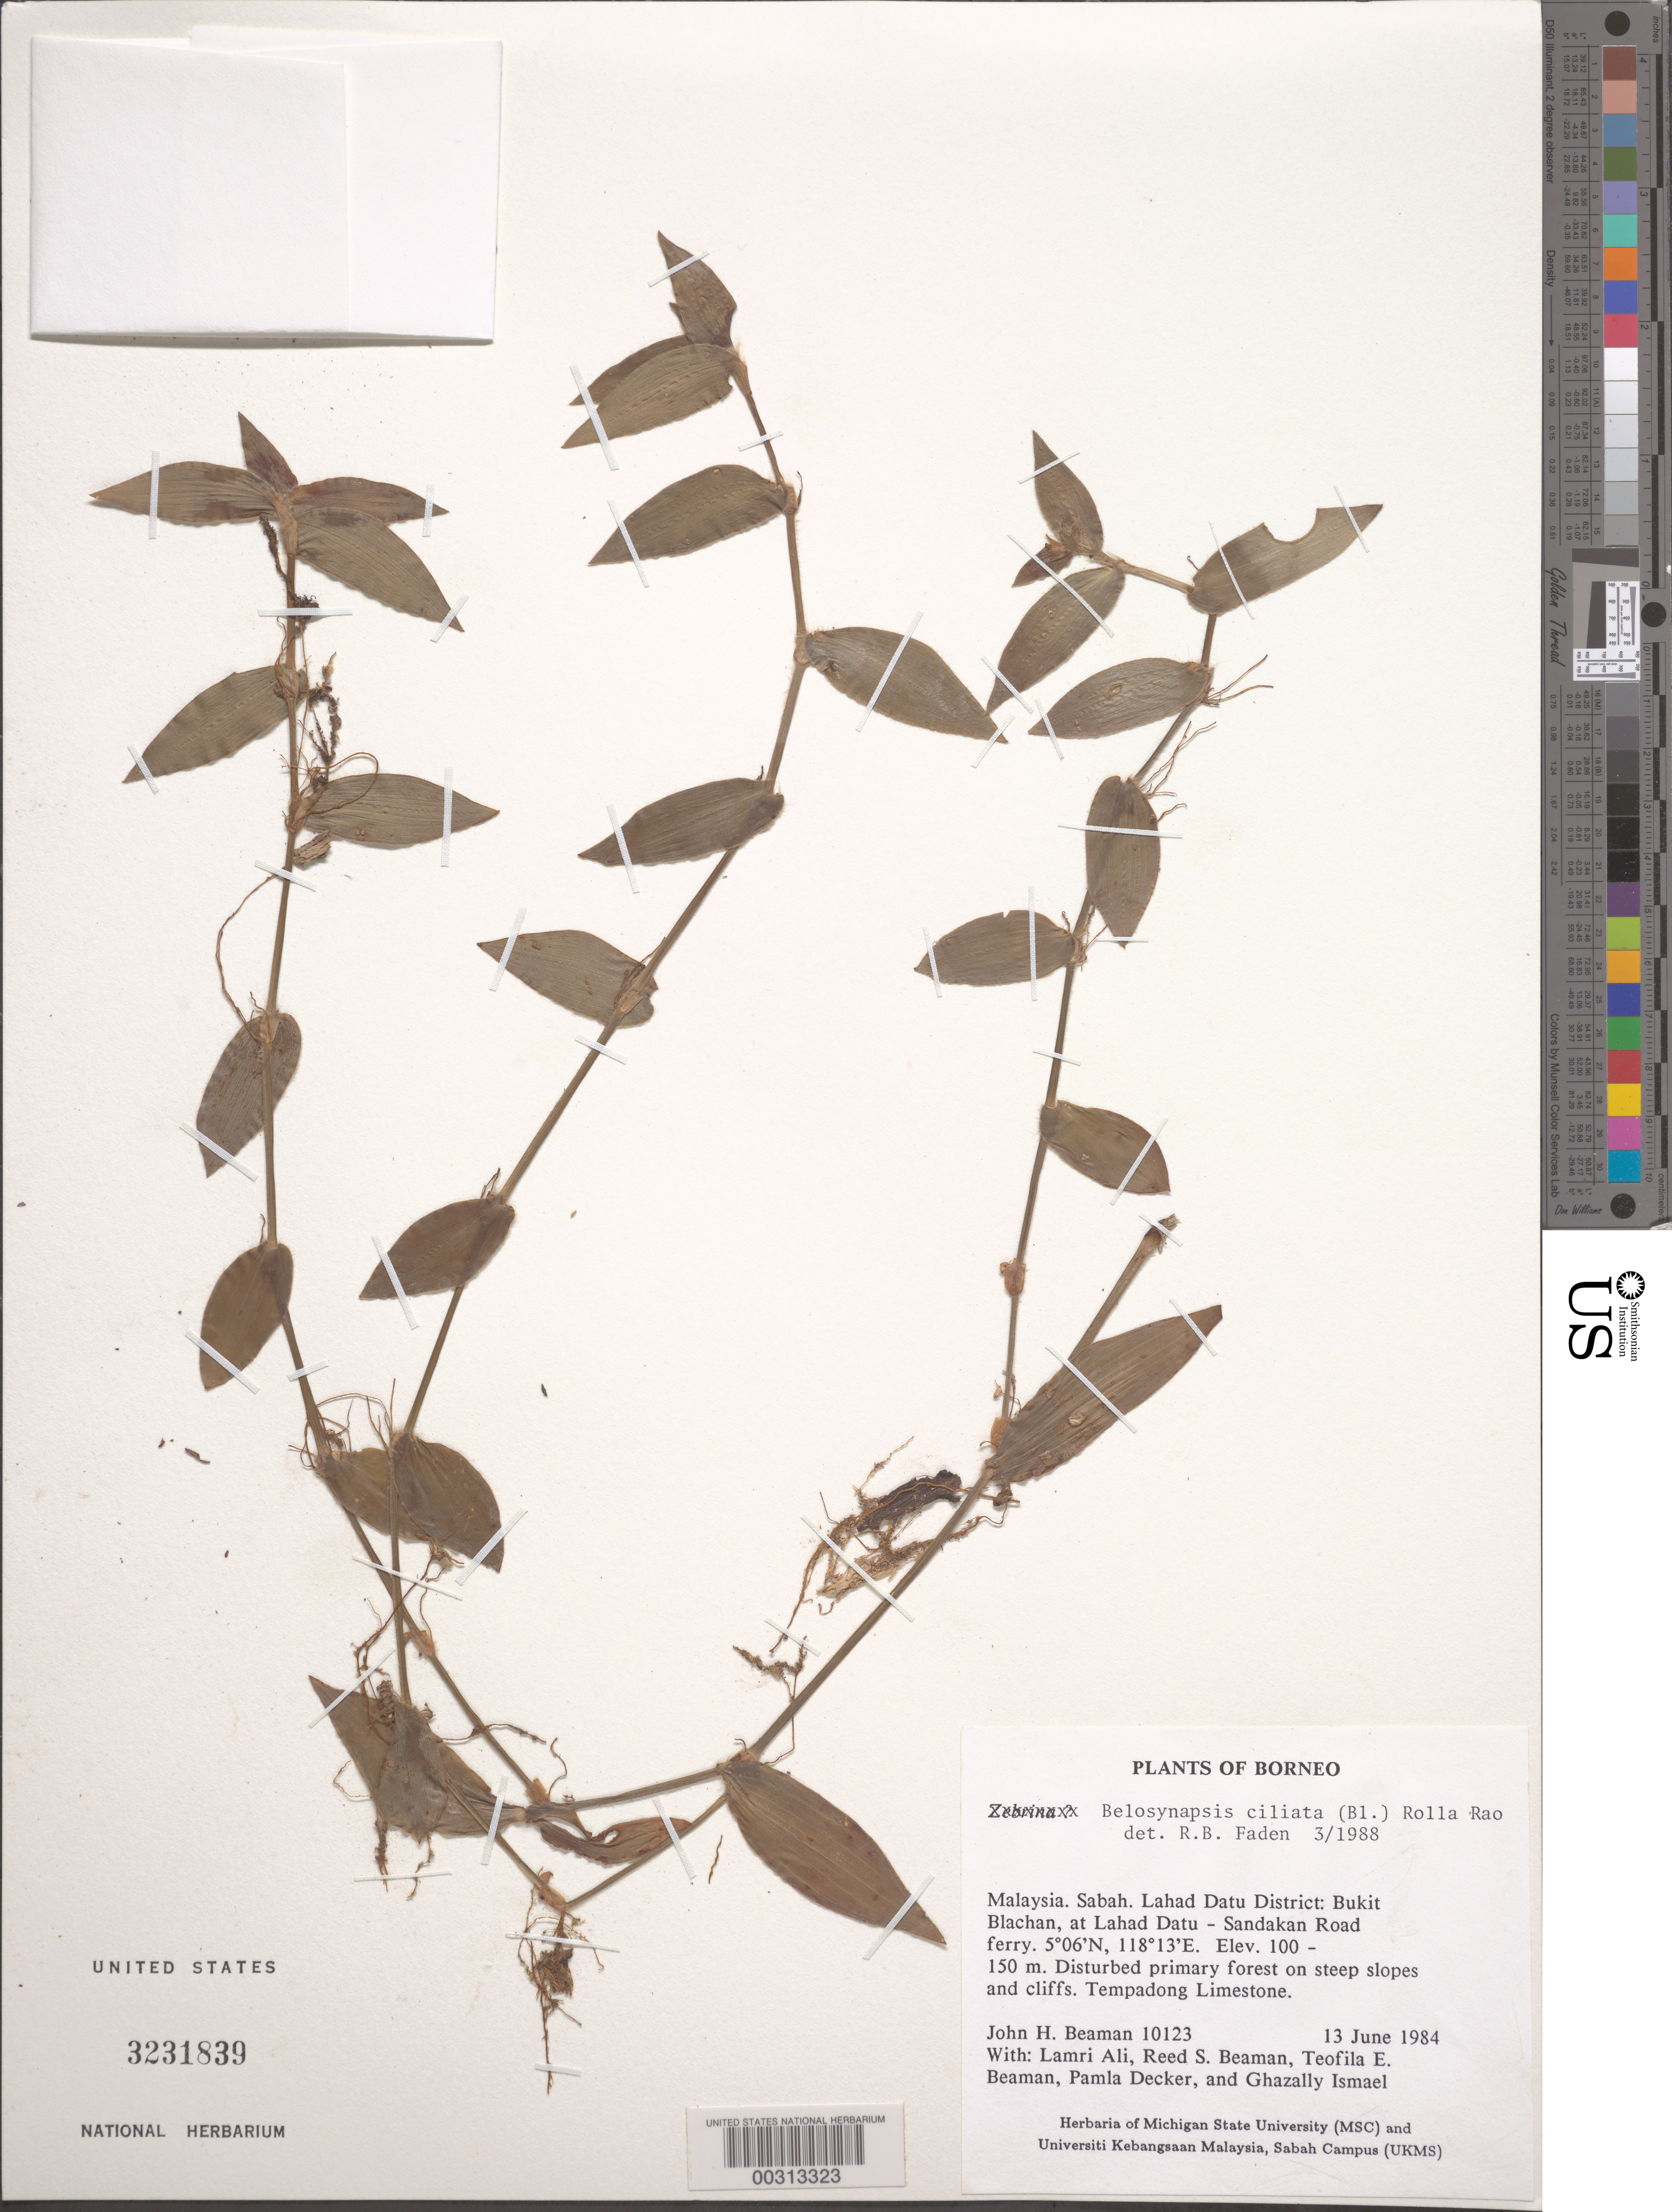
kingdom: Plantae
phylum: Tracheophyta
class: Liliopsida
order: Commelinales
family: Commelinaceae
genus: Belosynapsis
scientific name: Belosynapsis ciliata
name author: (Blume) R.S. Rao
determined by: Faden, Robert B., (US), Smithsonian Institution - National Museum of Natural History (UNITED STATES)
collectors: J. H. Beaman, R. S. Beaman, T. E. Beaman, L. Ali, P. Decker & G. Ismael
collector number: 10123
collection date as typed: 13 Jun 1984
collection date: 1984-06-13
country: Malaysia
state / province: Sabah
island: Borneo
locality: Lahad datu district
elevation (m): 600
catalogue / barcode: US 3231839